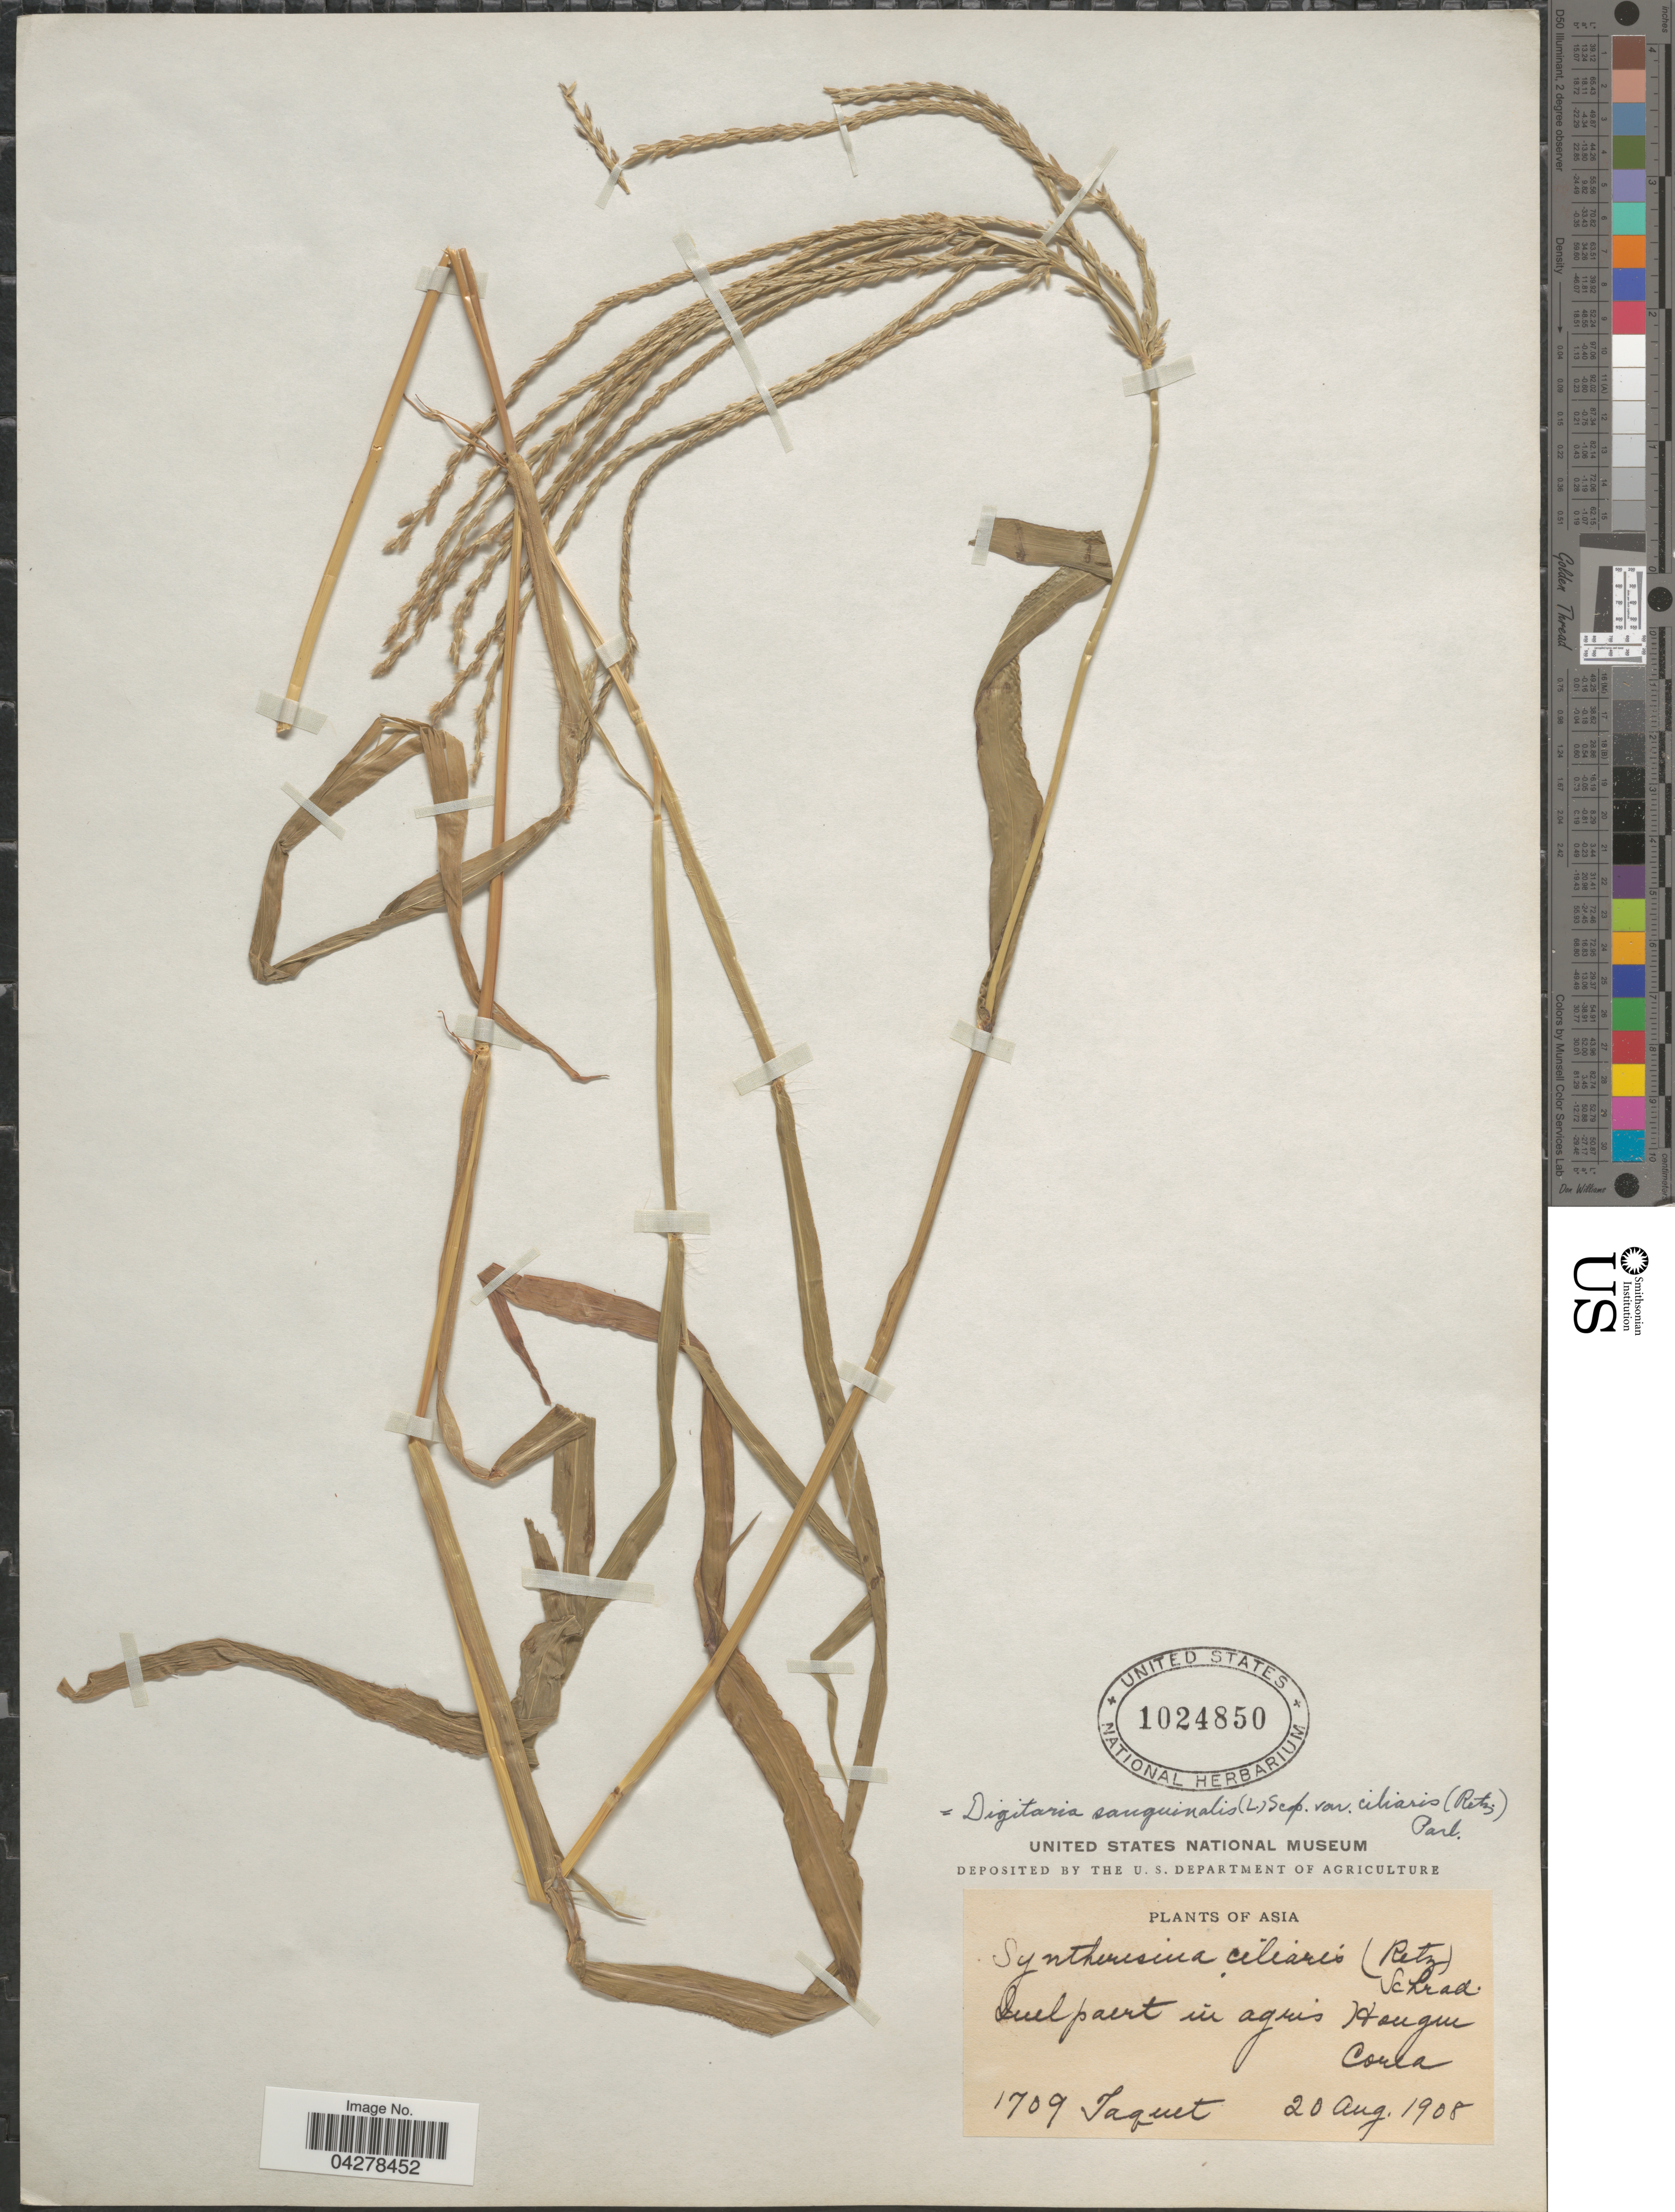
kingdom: Plantae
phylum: Tracheophyta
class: Liliopsida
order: Poales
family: Poaceae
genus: Digitaria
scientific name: Digitaria sanguinalis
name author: (L.) Scop.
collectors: Faguet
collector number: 1709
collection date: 1908-08-20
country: South Korea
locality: Asia. Quelpaert in agris Hougru Corea.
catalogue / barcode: US 1024850